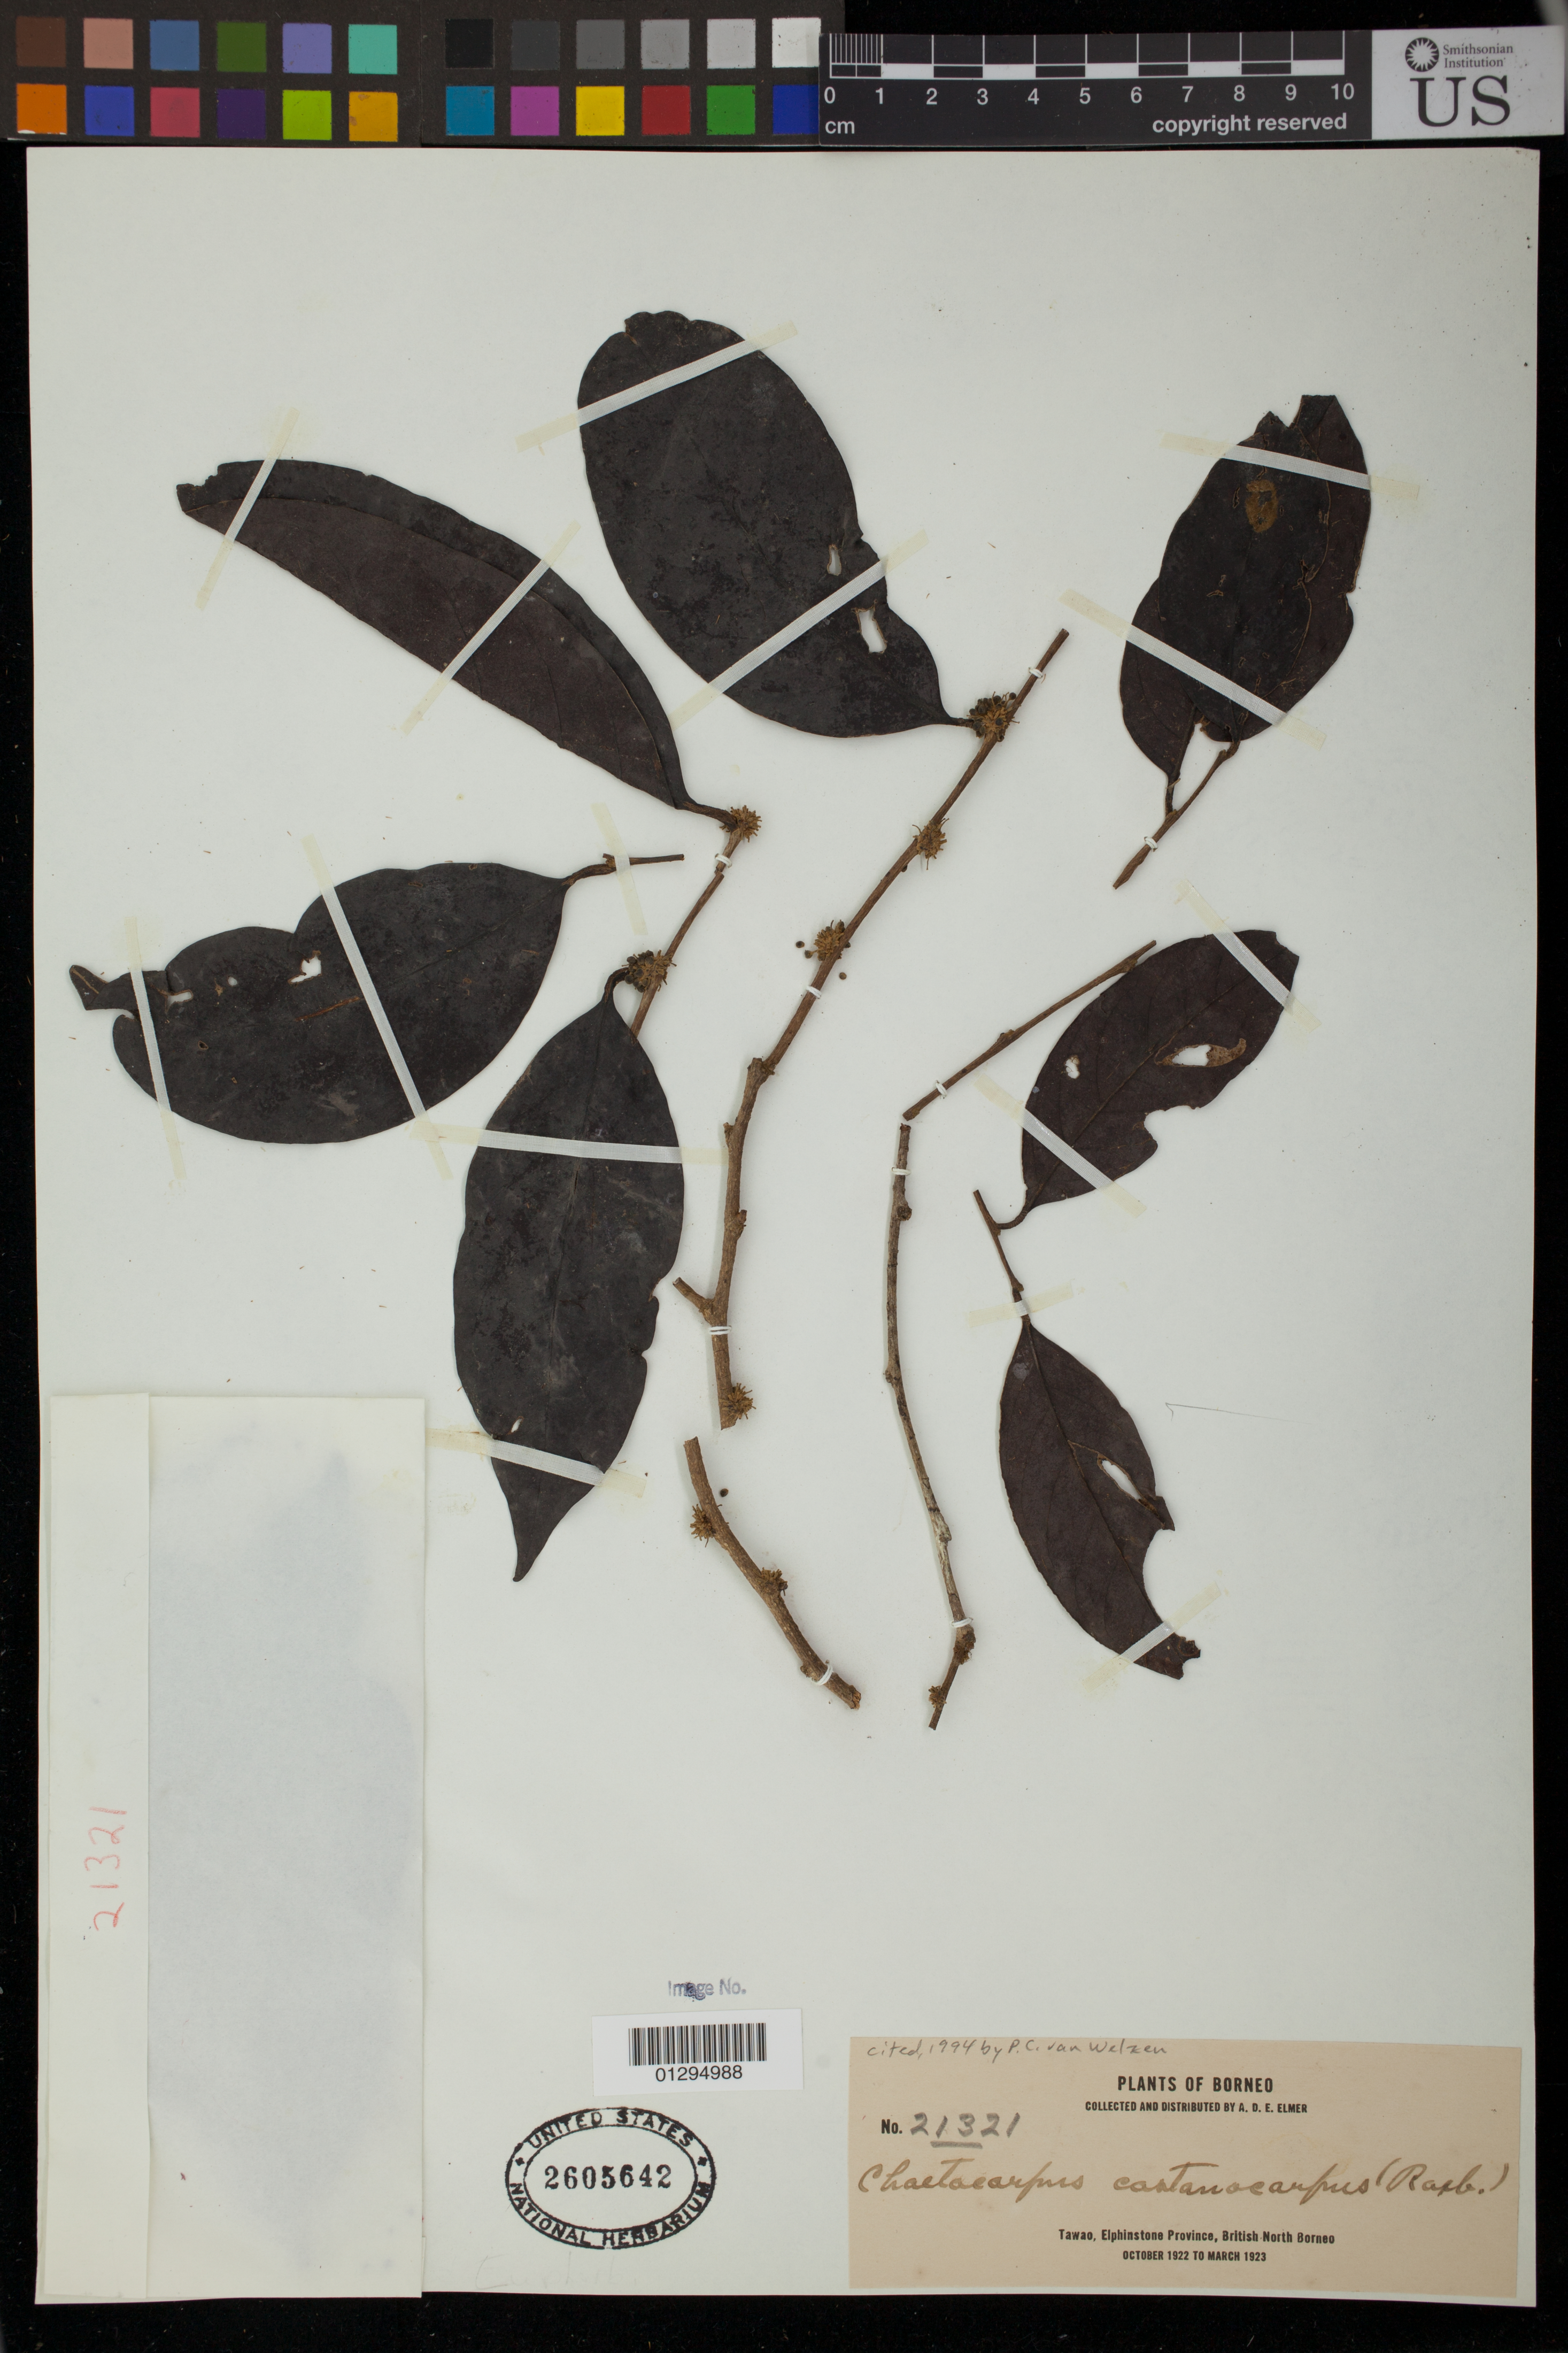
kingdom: Plantae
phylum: Tracheophyta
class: Magnoliopsida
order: Malpighiales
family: Peraceae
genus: Chaetocarpus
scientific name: Chaetocarpus castanocarpus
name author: (Roxb.) Thwaites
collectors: A. D. E. Elmer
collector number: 21321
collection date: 1922-10/1923-03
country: Indonesia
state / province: Sulawesi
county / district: Sulawesi Tengah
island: Sulawesi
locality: Tawao, Elphinstone Province, British North Borneo.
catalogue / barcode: US 2605642